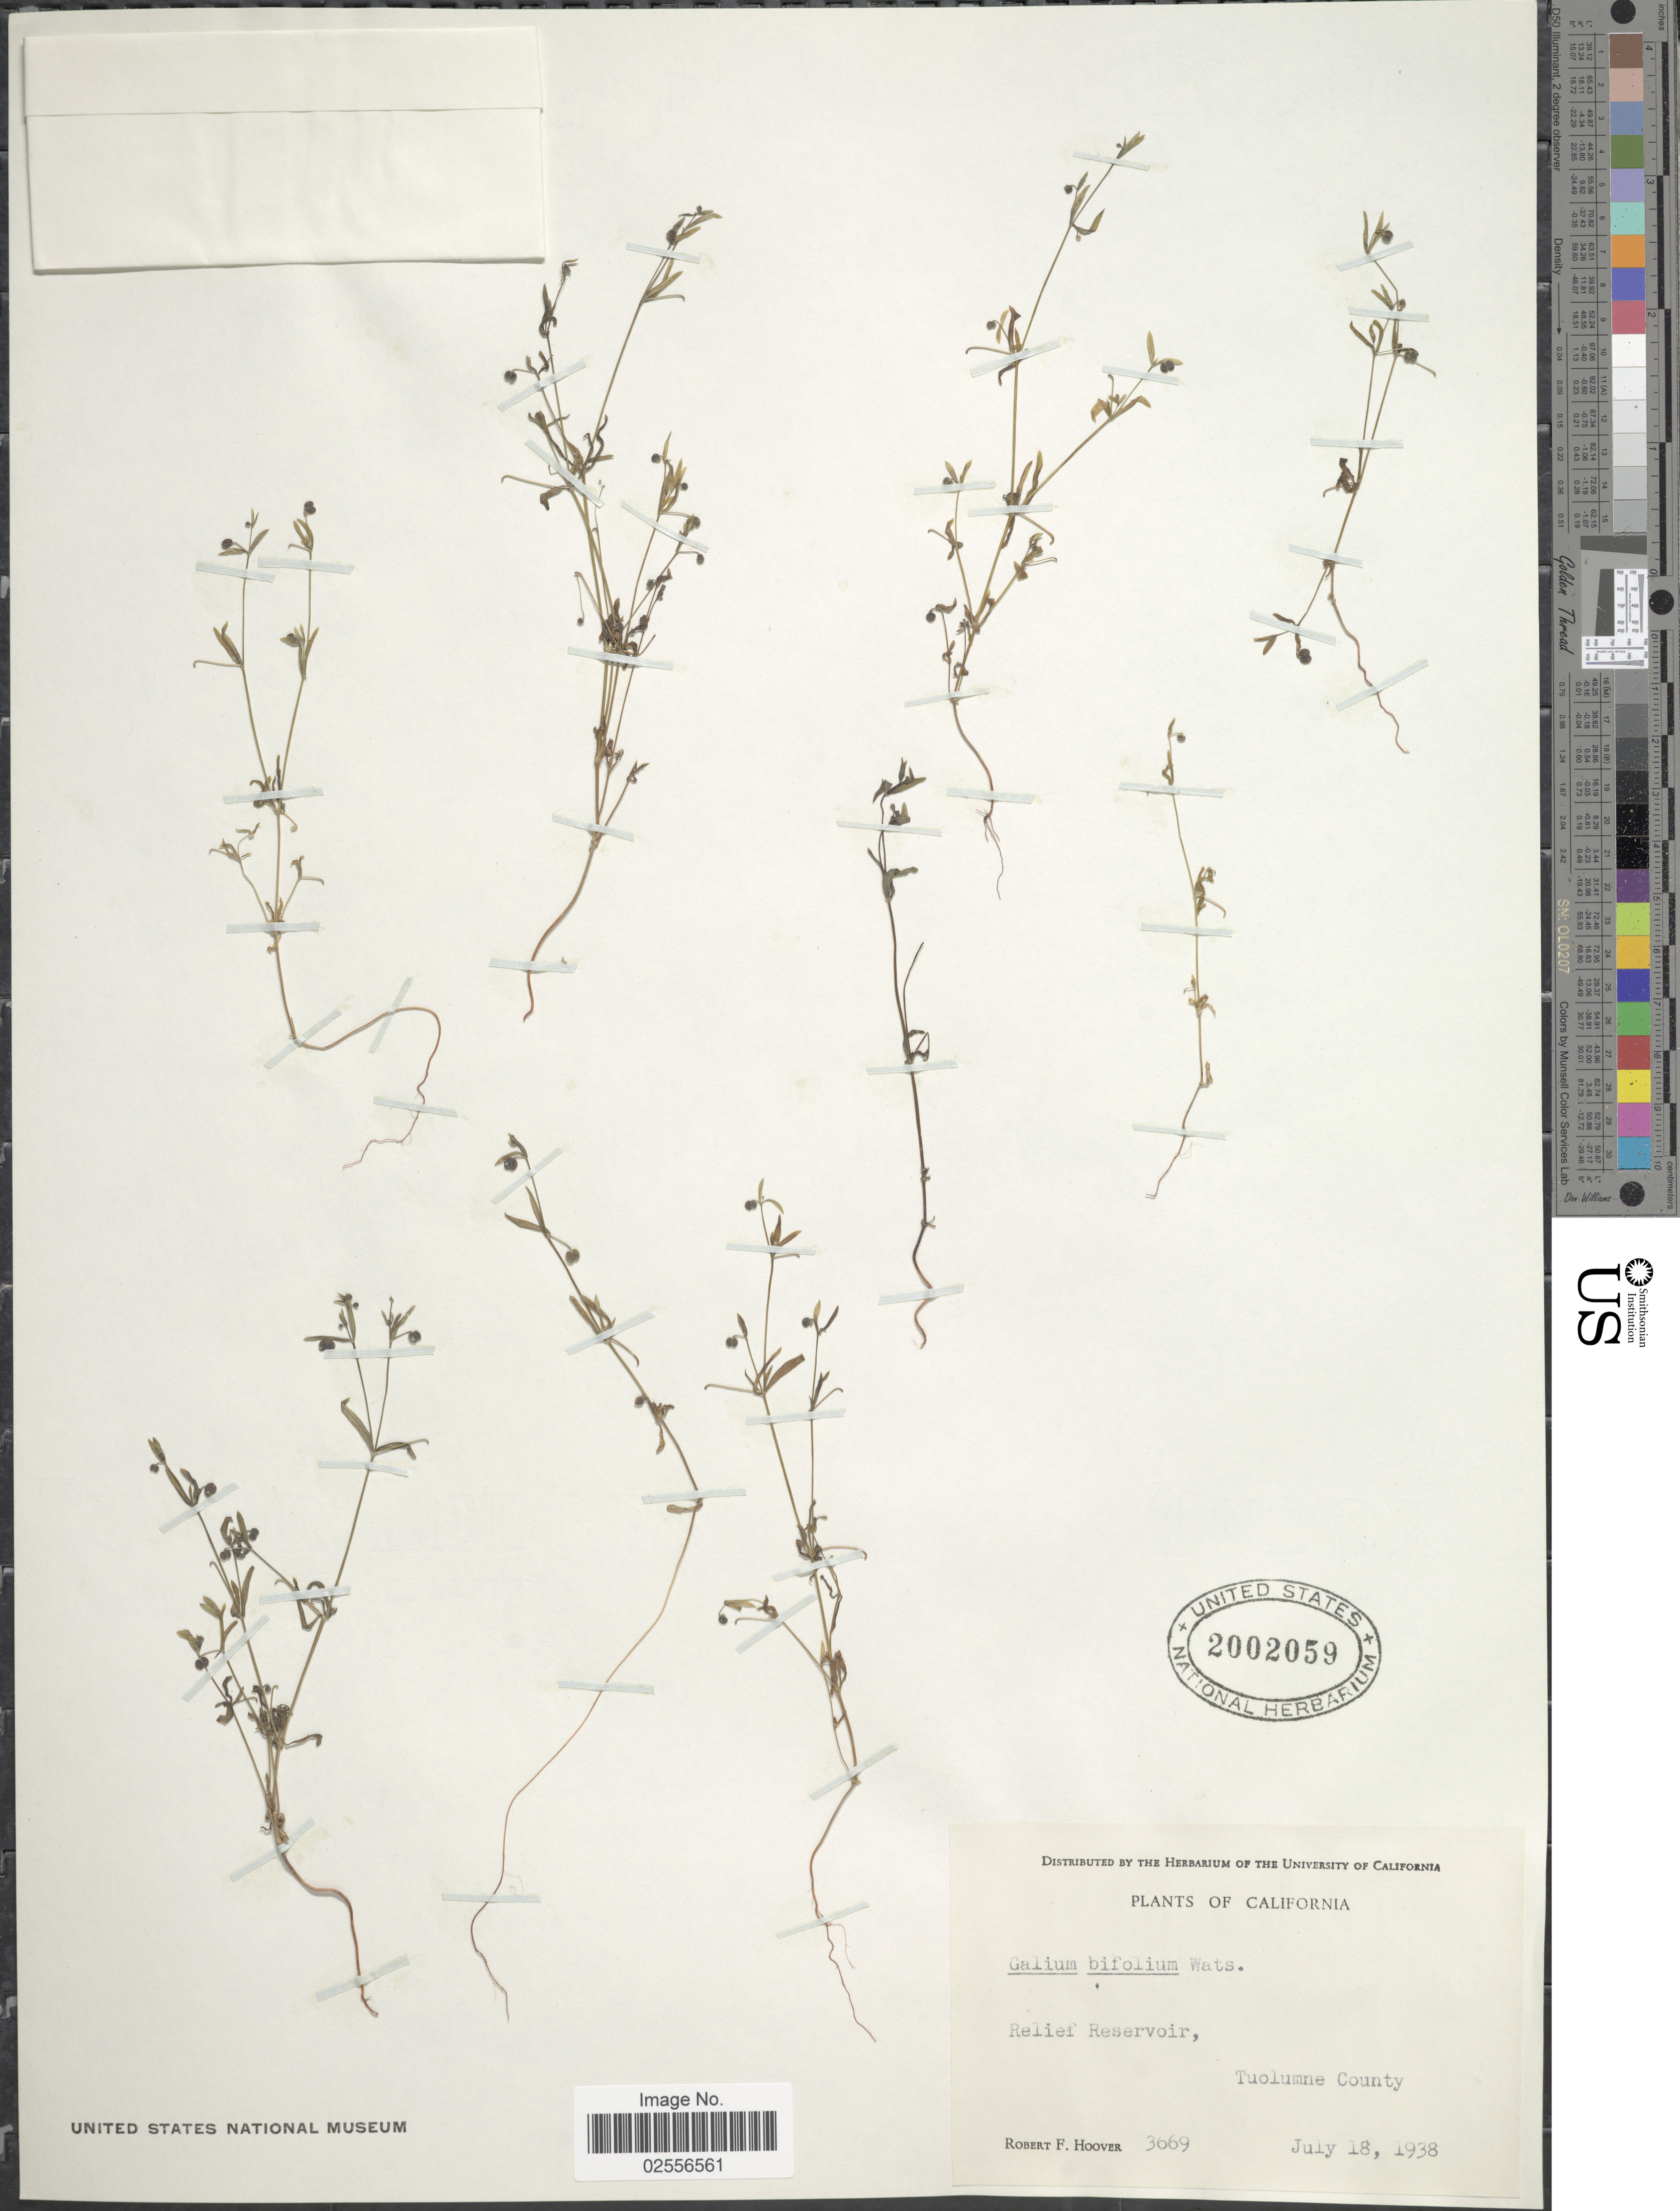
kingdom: Plantae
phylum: Tracheophyta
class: Magnoliopsida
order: Gentianales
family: Rubiaceae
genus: Galium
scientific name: Galium bifolium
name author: S. Watson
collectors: R. F. Hoover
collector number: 3669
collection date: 1938-07-18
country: United States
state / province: California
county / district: Tuolumne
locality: Relief Reservoir, Tuolumne County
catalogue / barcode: US 2002059